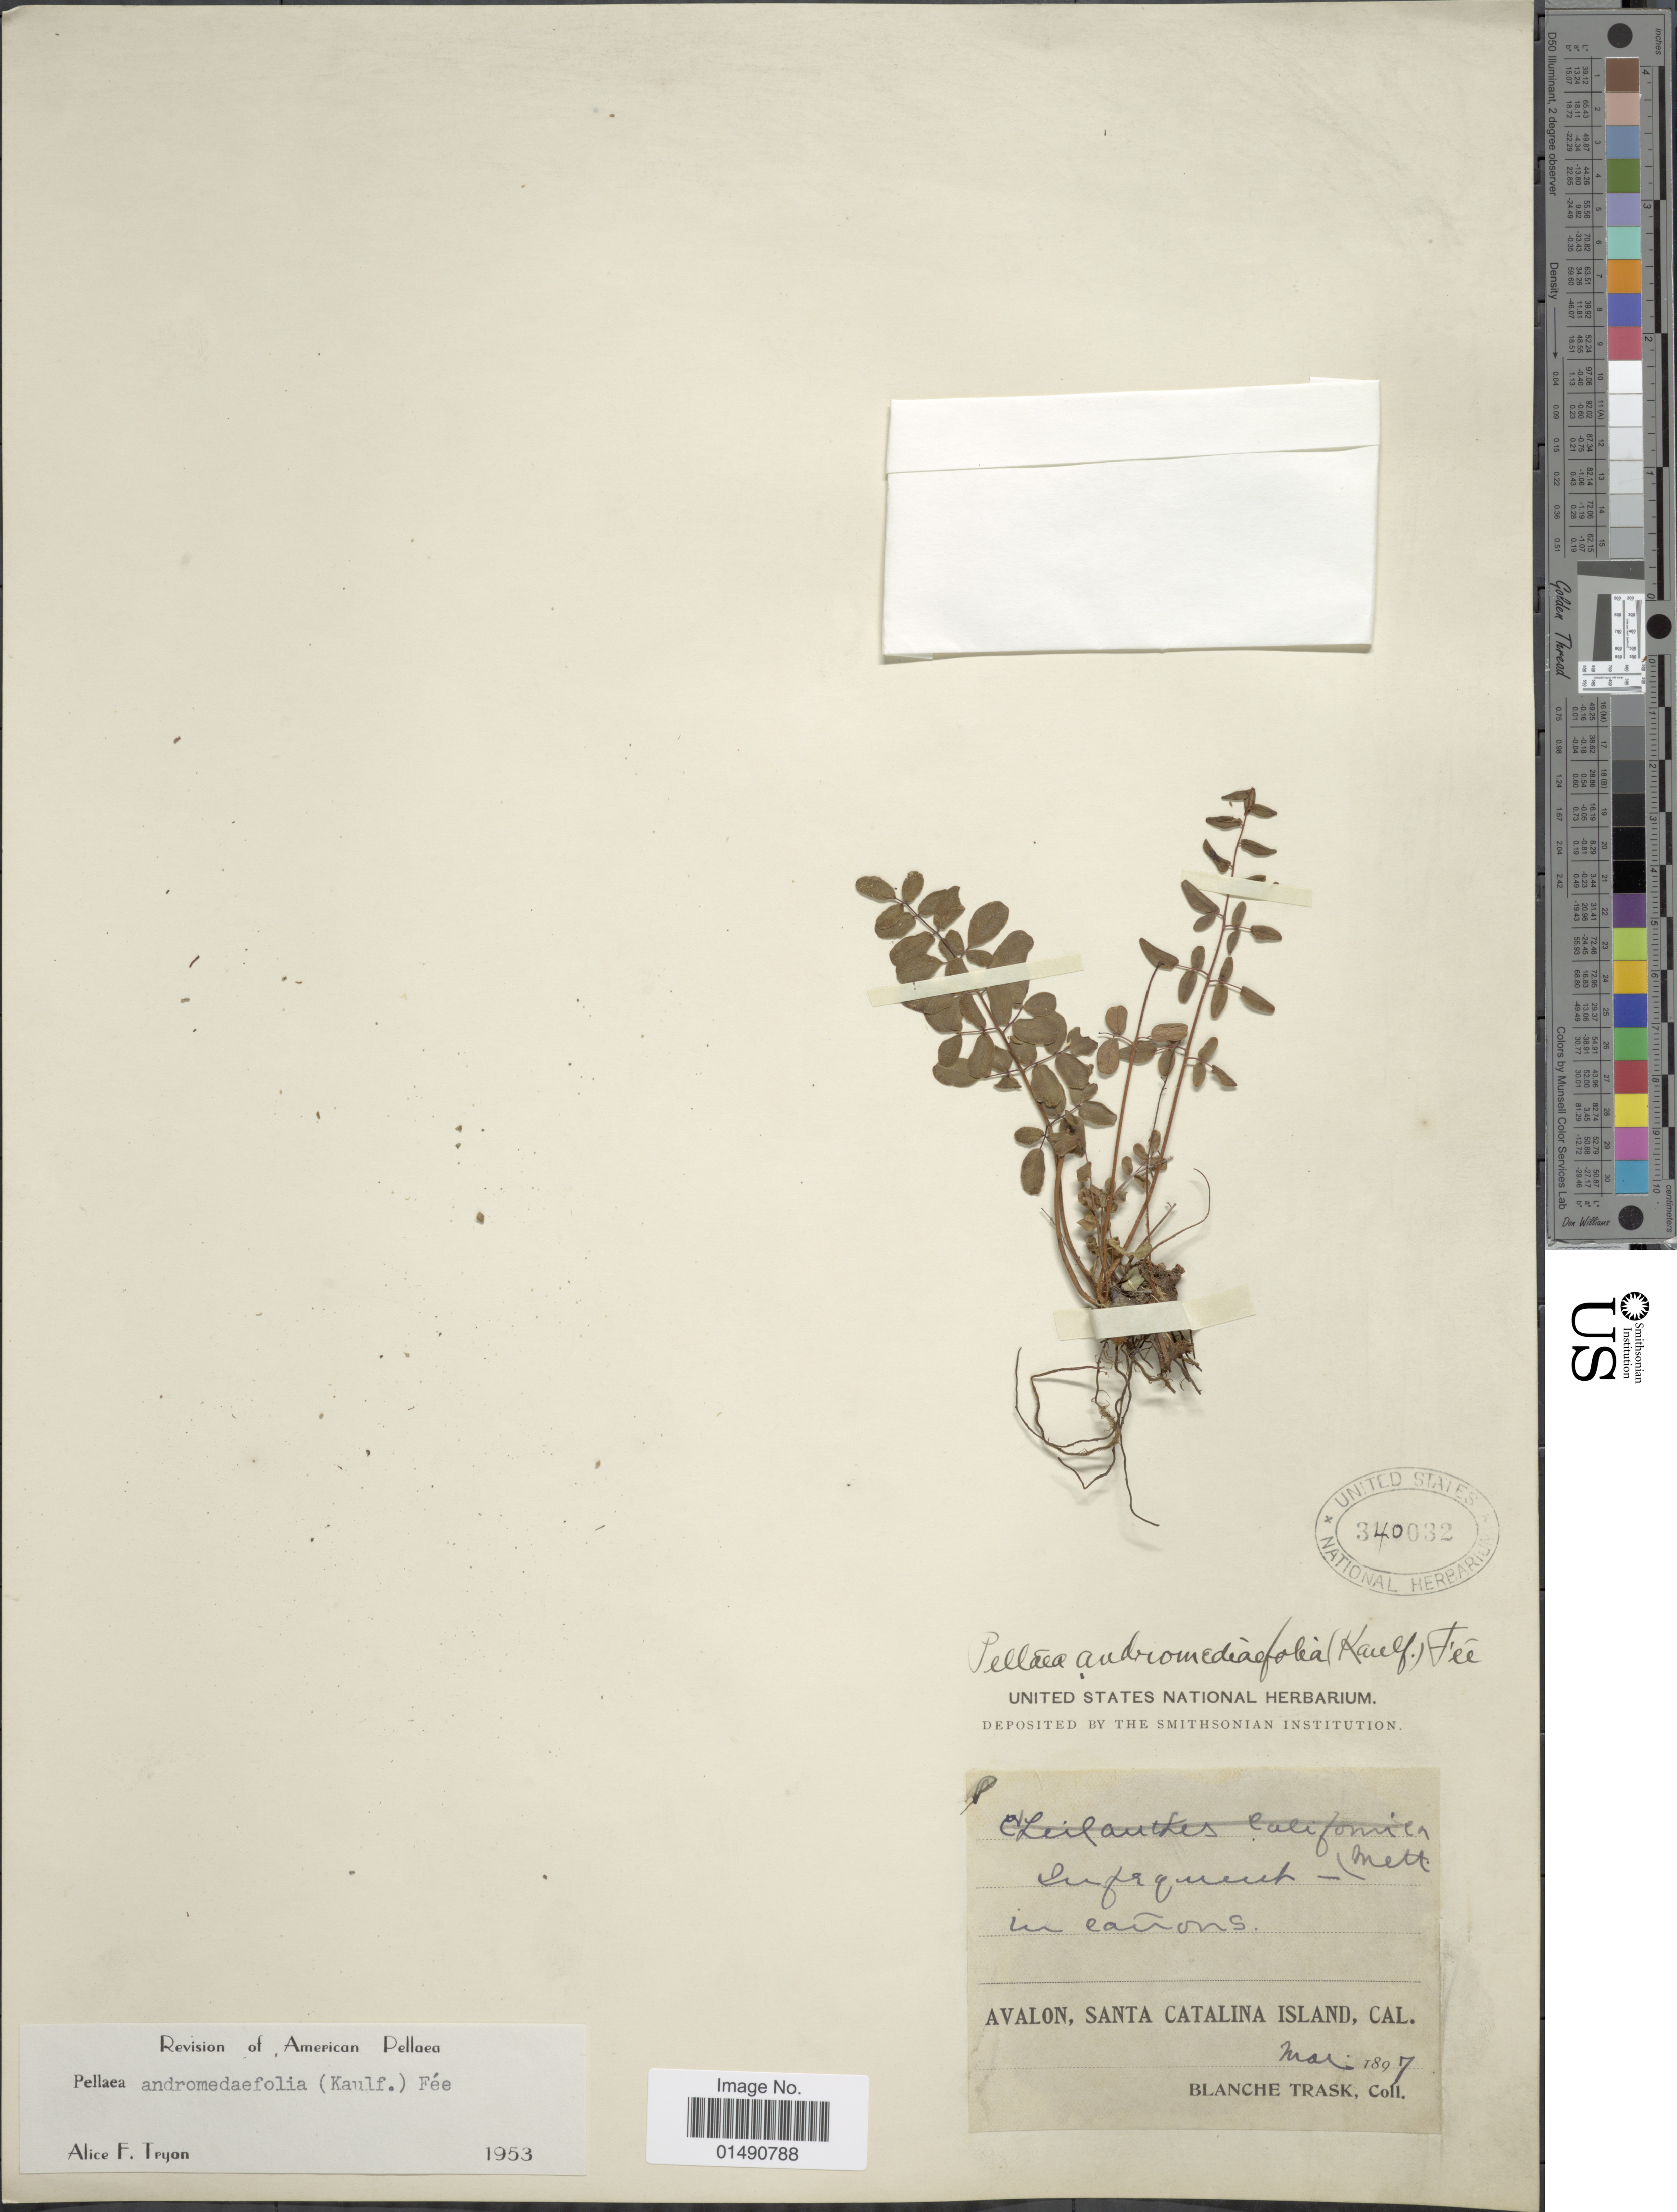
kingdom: Plantae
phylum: Tracheophyta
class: Polypodiopsida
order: Polypodiales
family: Pteridaceae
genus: Pellaea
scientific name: Pellaea andromedifolia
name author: (Kaulf.) Fée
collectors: B. Trask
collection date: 1897-03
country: United States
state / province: California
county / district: Los Angeles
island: Santa Catalina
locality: Avalon, Santa Catalina Island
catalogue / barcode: US 340032